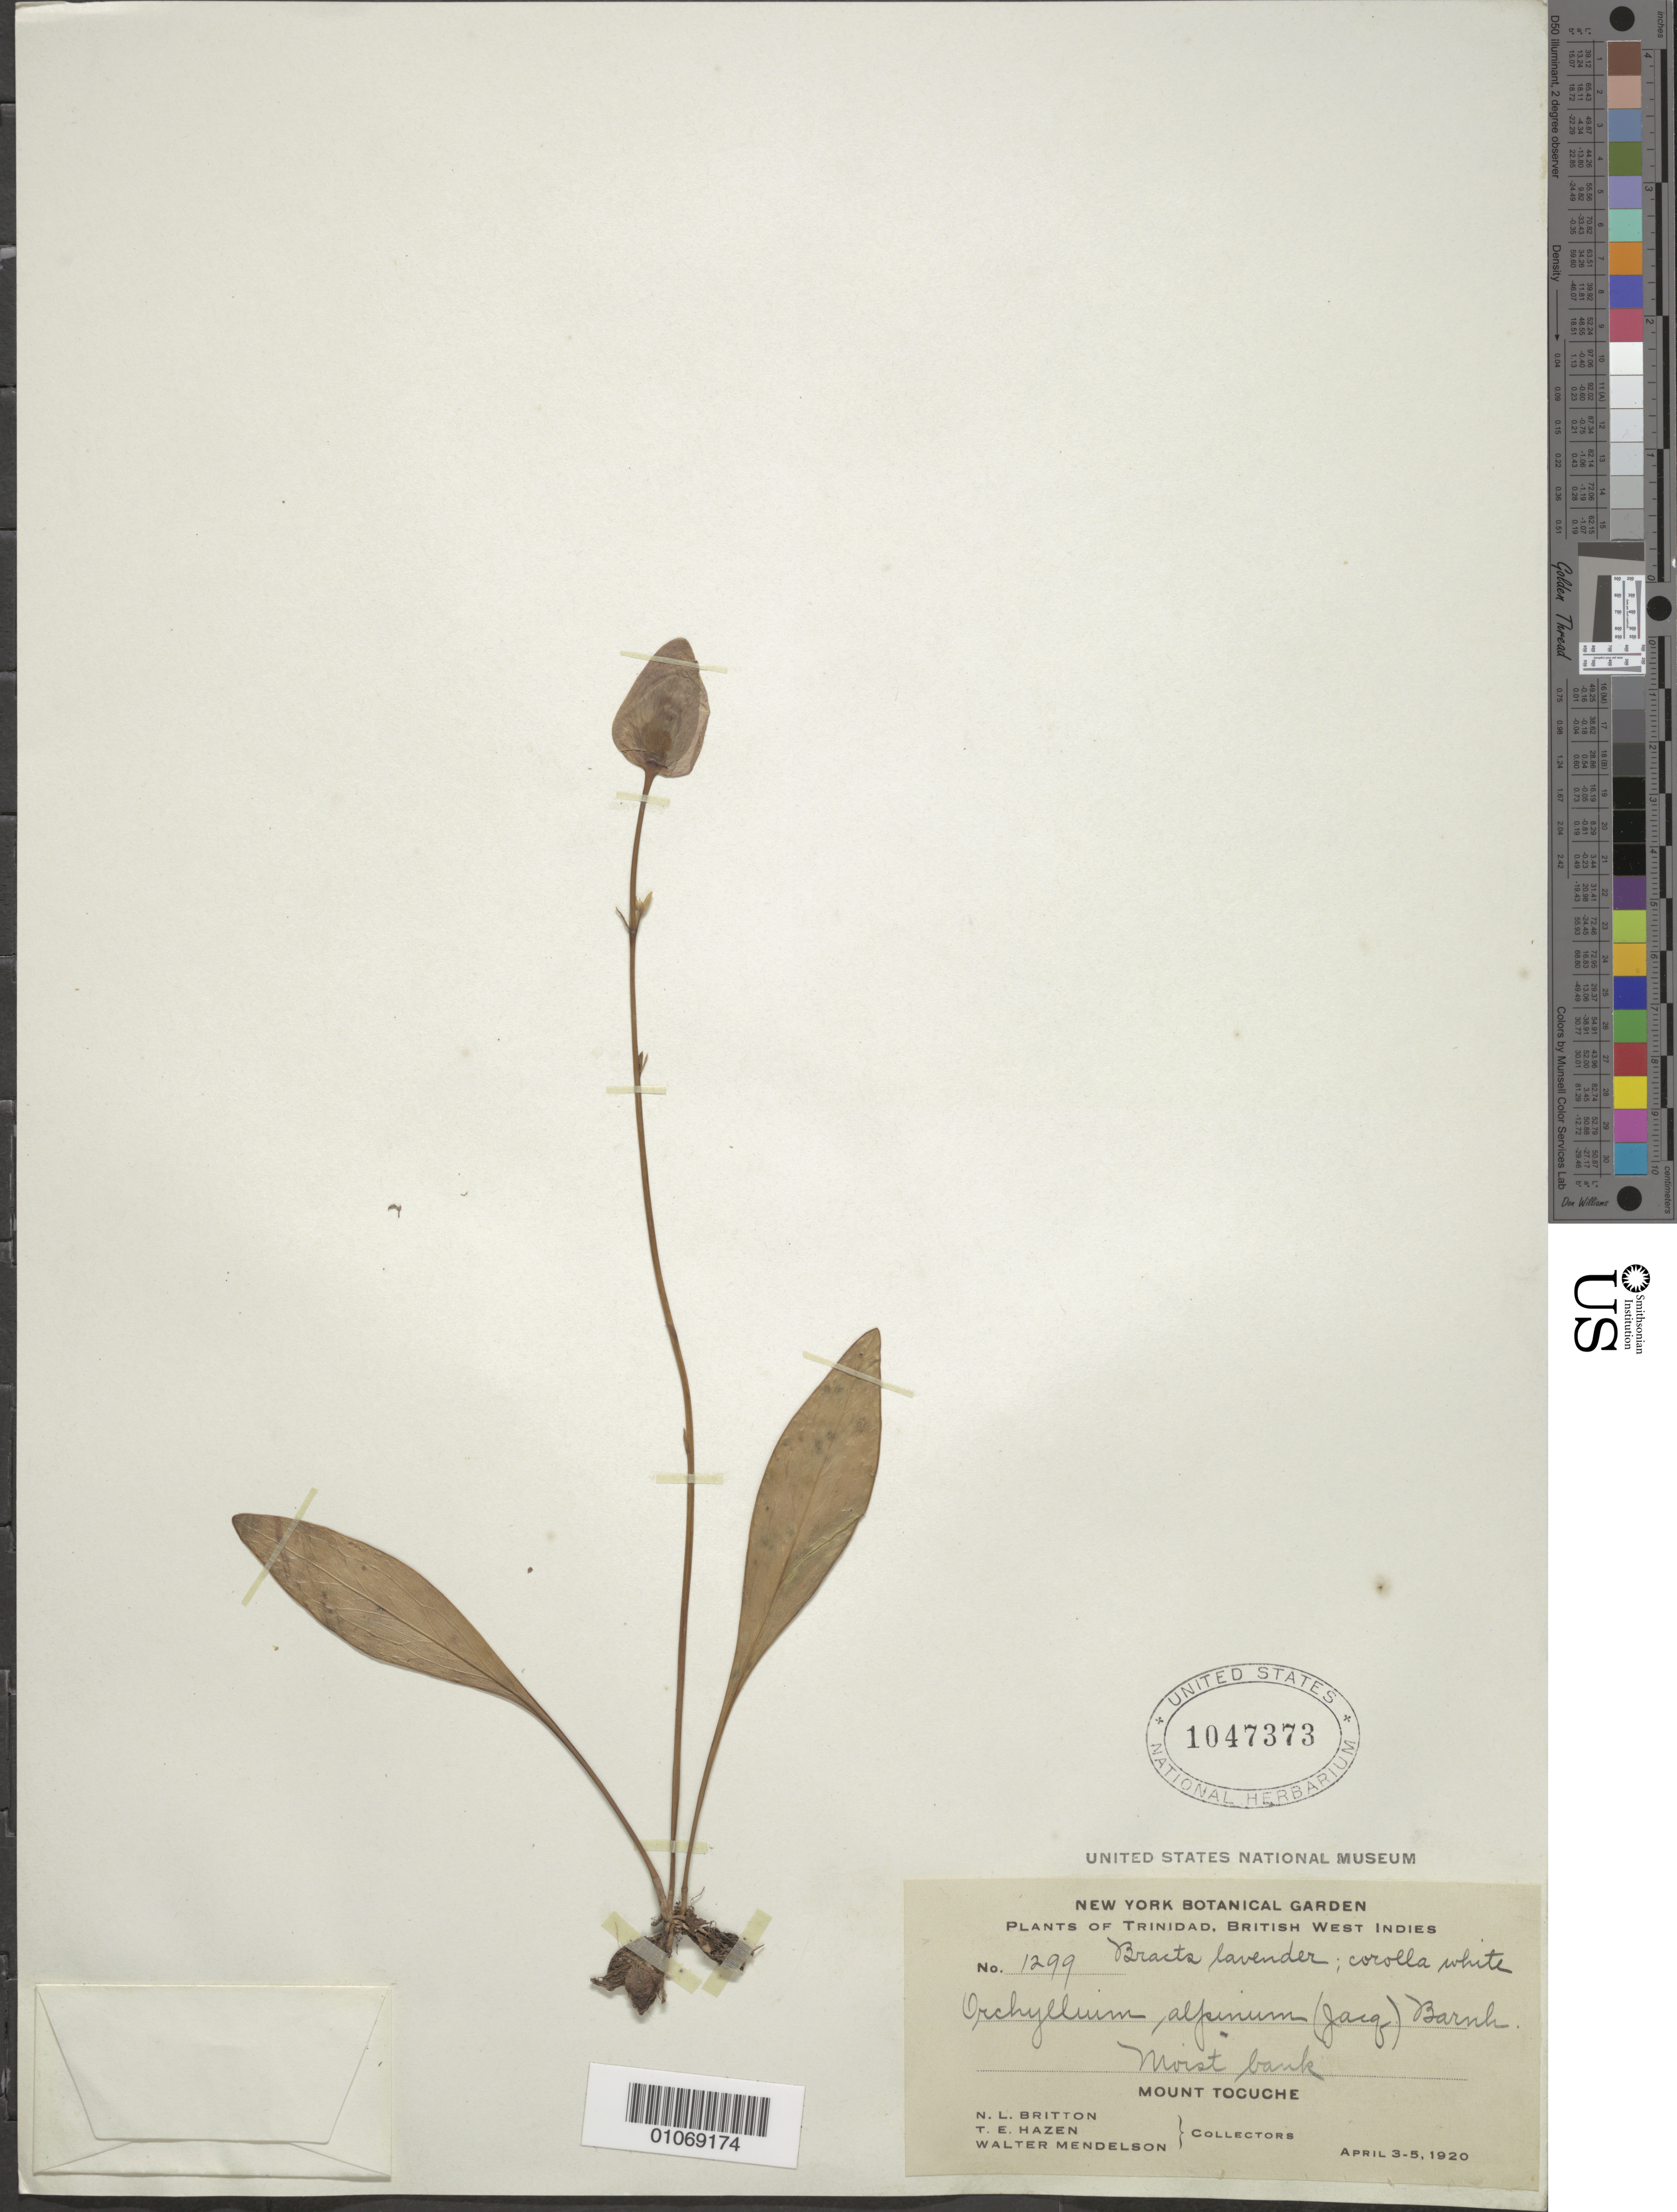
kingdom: Plantae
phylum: Tracheophyta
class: Magnoliopsida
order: Lamiales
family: Lentibulariaceae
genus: Utricularia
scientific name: Utricularia alpina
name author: Jacq.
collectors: N. Britton, T. E. Hazen & W. Mendelson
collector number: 1299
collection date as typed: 03 Apr 1920 to 05 Apr 1920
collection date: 1920-04-03/1920-04-05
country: Trinidad and Tobago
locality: Mount Tocuche, moist bank.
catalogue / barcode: US 1047373